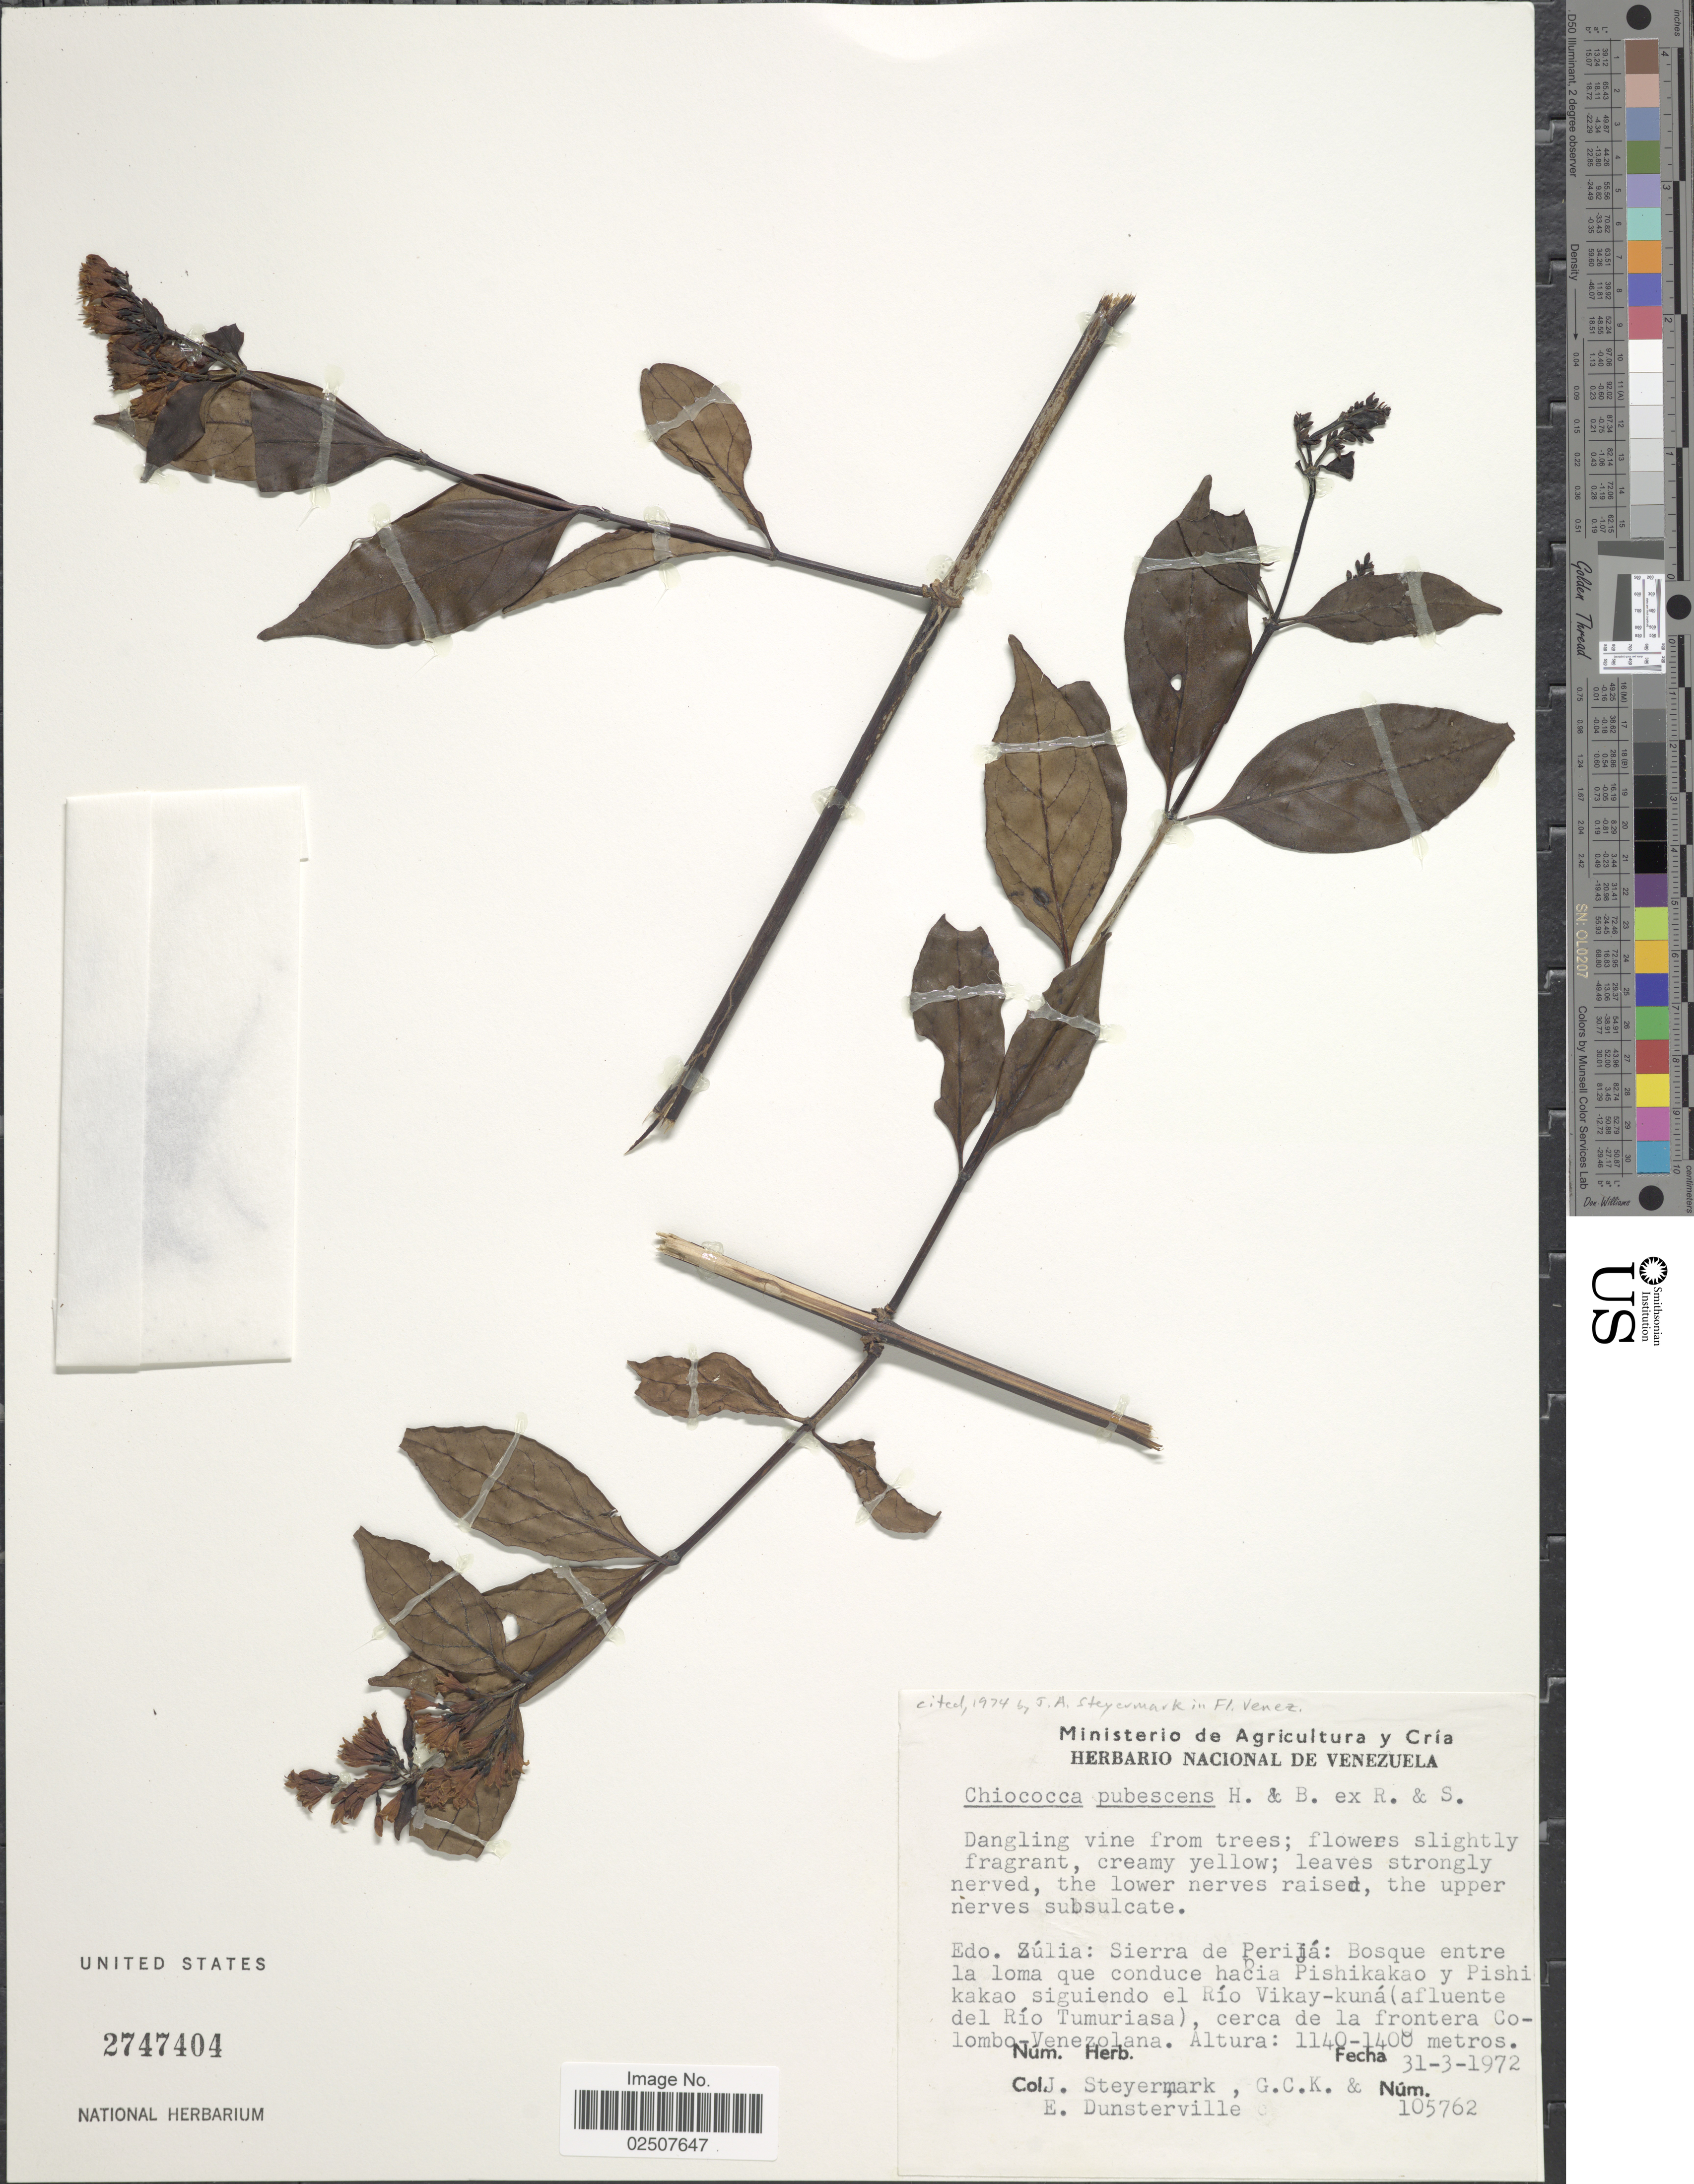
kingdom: Plantae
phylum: Tracheophyta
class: Magnoliopsida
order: Gentianales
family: Rubiaceae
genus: Chiococca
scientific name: Chiococca pubescens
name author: Humb. & Bonpl. ex Roem. & Schult.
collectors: J. Steyermark, G. C. K. Dunsterville & E. Dunsterville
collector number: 105762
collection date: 1972-03-31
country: Venezuela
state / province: Zulia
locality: Sierra de Perijá: Bosque entre la loma que conduce hacia Pishikakao y Pishikakao siguiendo el Río Vikay-kuná (afluente del Río Tumuriasa), cerca de la frontera Colombo-Venezolana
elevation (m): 1140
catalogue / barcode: US 2747404